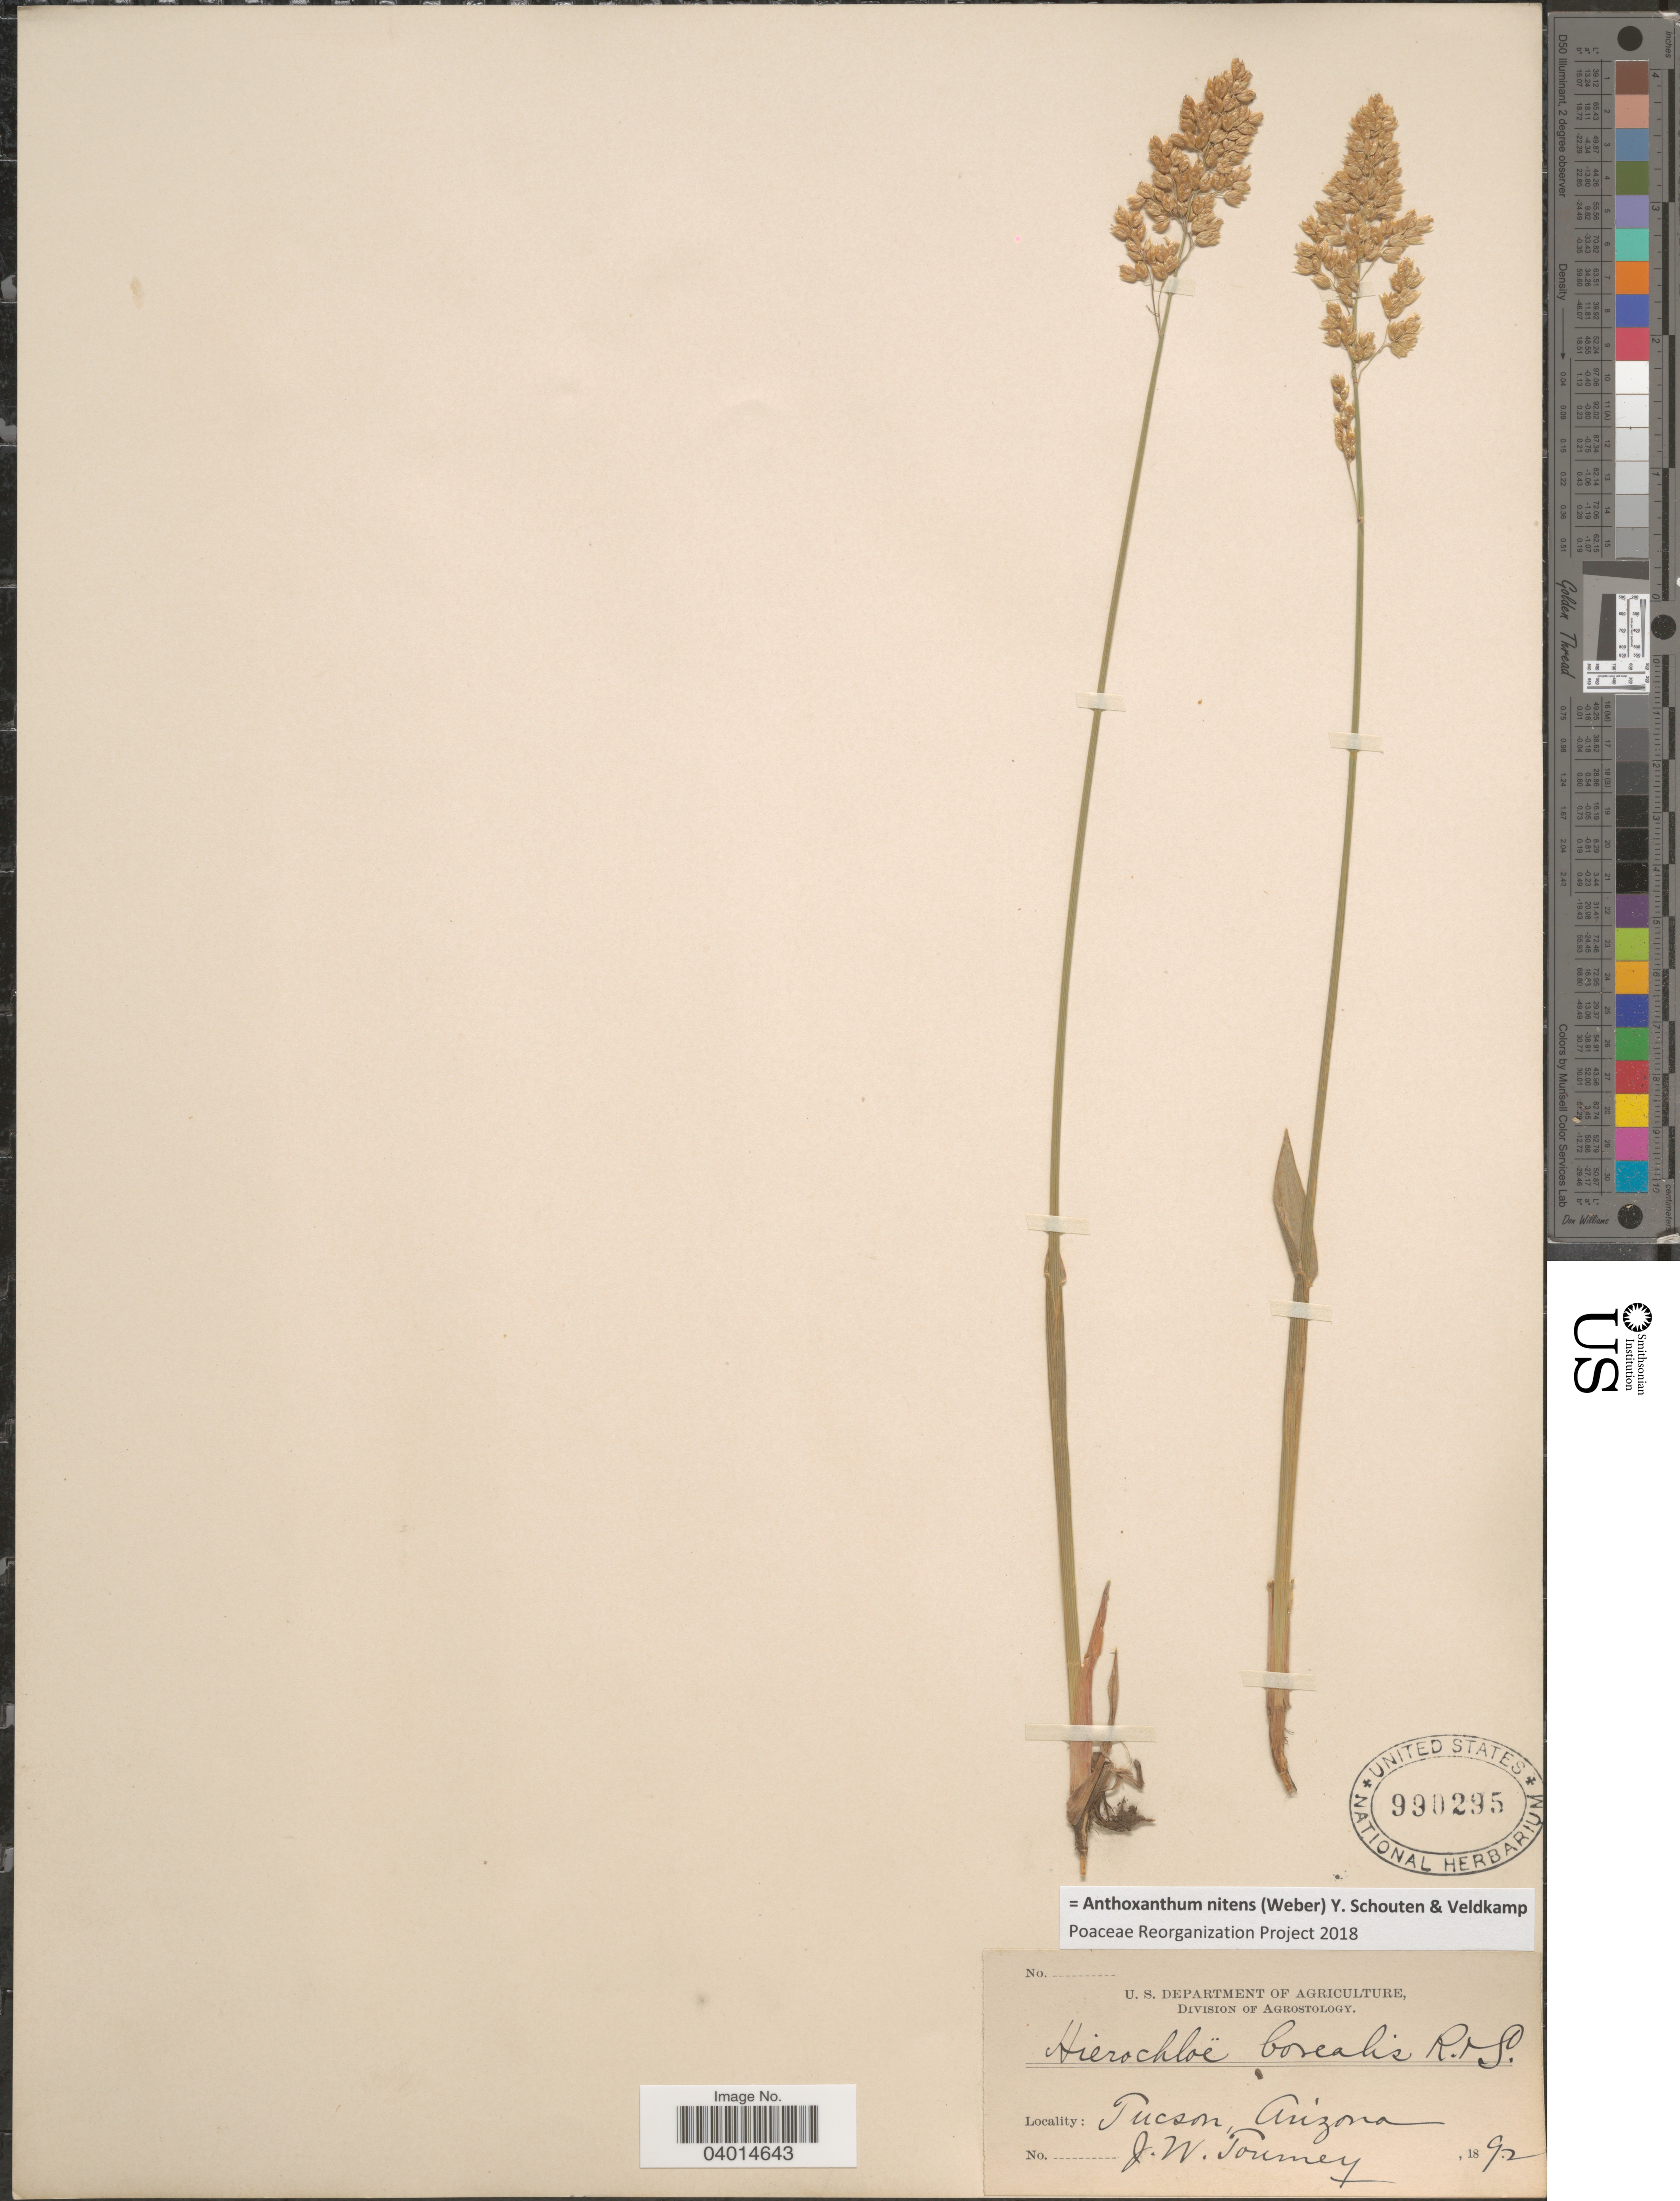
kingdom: Plantae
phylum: Tracheophyta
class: Liliopsida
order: Poales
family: Poaceae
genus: Anthoxanthum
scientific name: Anthoxanthum nitens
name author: (G.H. Weber) R.T.A. Schouten & Veldkamp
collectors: J. Tourney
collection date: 1892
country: United States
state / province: Arizona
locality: Tucson.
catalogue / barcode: US 990295